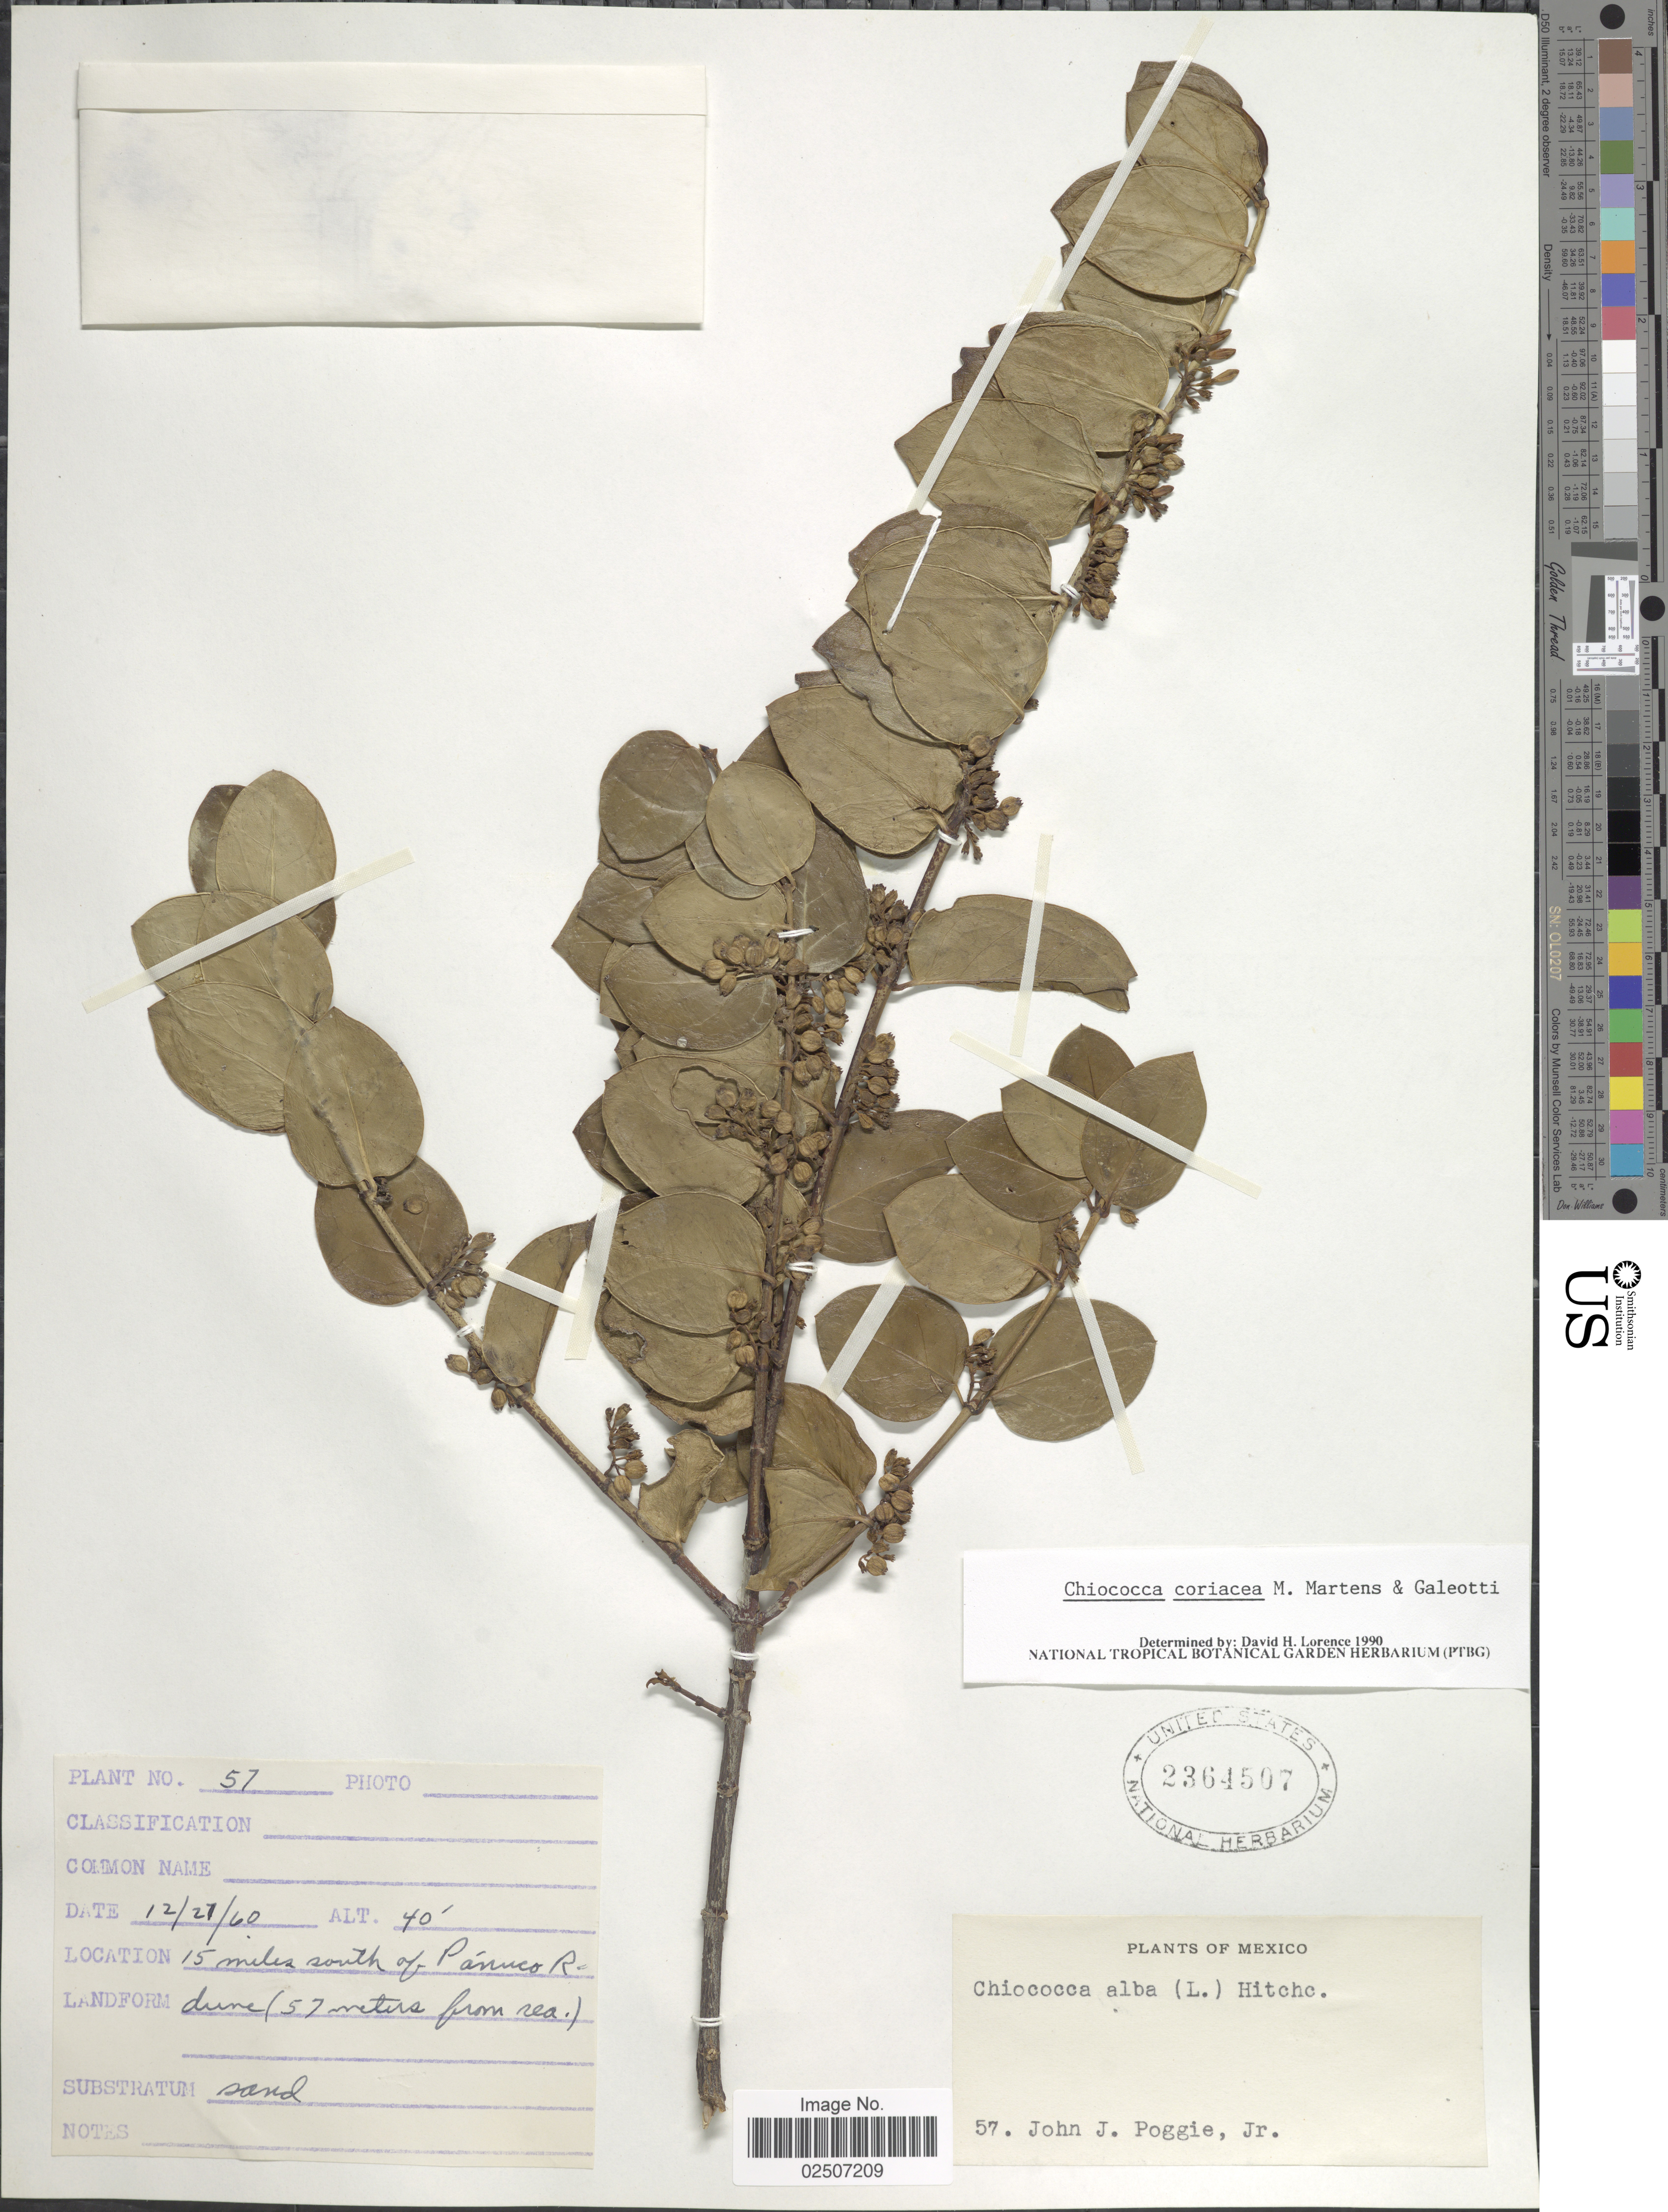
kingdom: Plantae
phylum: Tracheophyta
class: Magnoliopsida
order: Gentianales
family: Rubiaceae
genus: Chiococca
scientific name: Chiococca coriacea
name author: M. Martens & Galeotti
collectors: J. Poggie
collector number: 57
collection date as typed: Transcribed d/m/y: 27/12/60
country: Mexico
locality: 15 miles south of Panuco R.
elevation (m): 12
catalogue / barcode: US 2364507